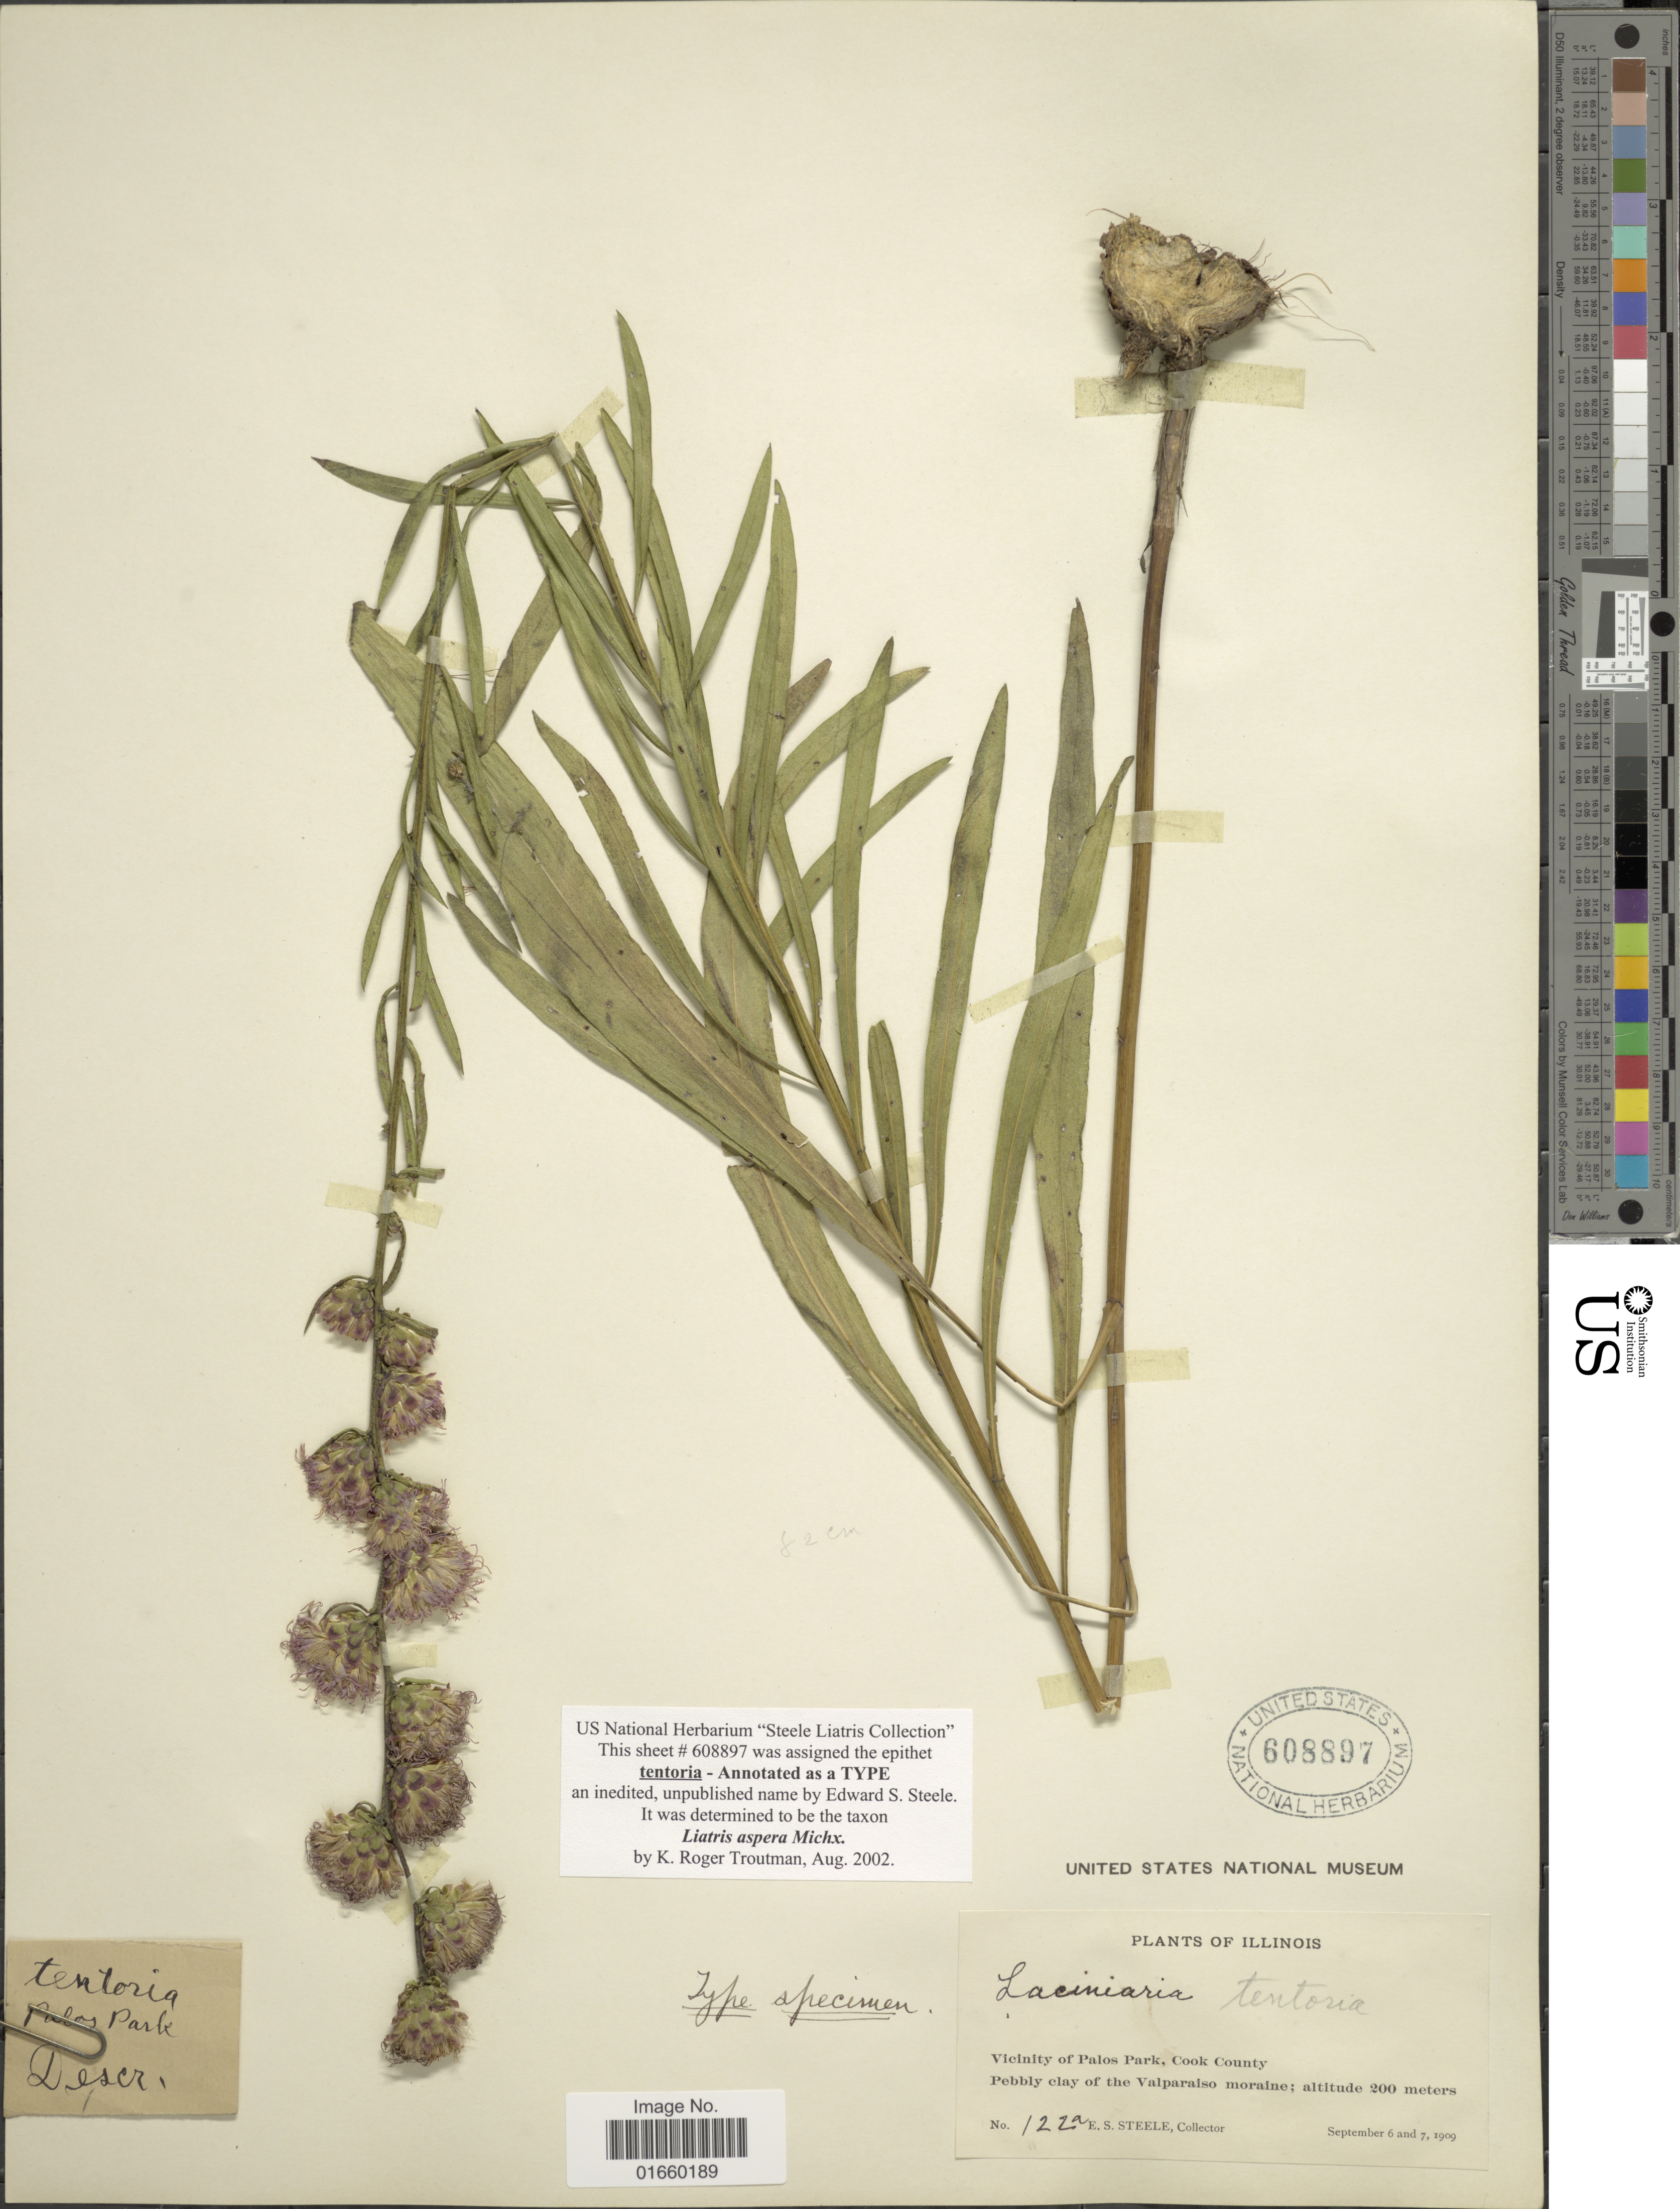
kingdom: Plantae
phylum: Tracheophyta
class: Magnoliopsida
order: Asterales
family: Asteraceae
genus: Liatris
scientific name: Liatris aspera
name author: Michx.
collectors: E. Steele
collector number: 122a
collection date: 1909-09-06/1909-09-07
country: United States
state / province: Illinois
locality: Vicinity of Palos Park, Cook County, Pebbly clay of the Valparaiso moraine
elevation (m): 200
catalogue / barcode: US 608897